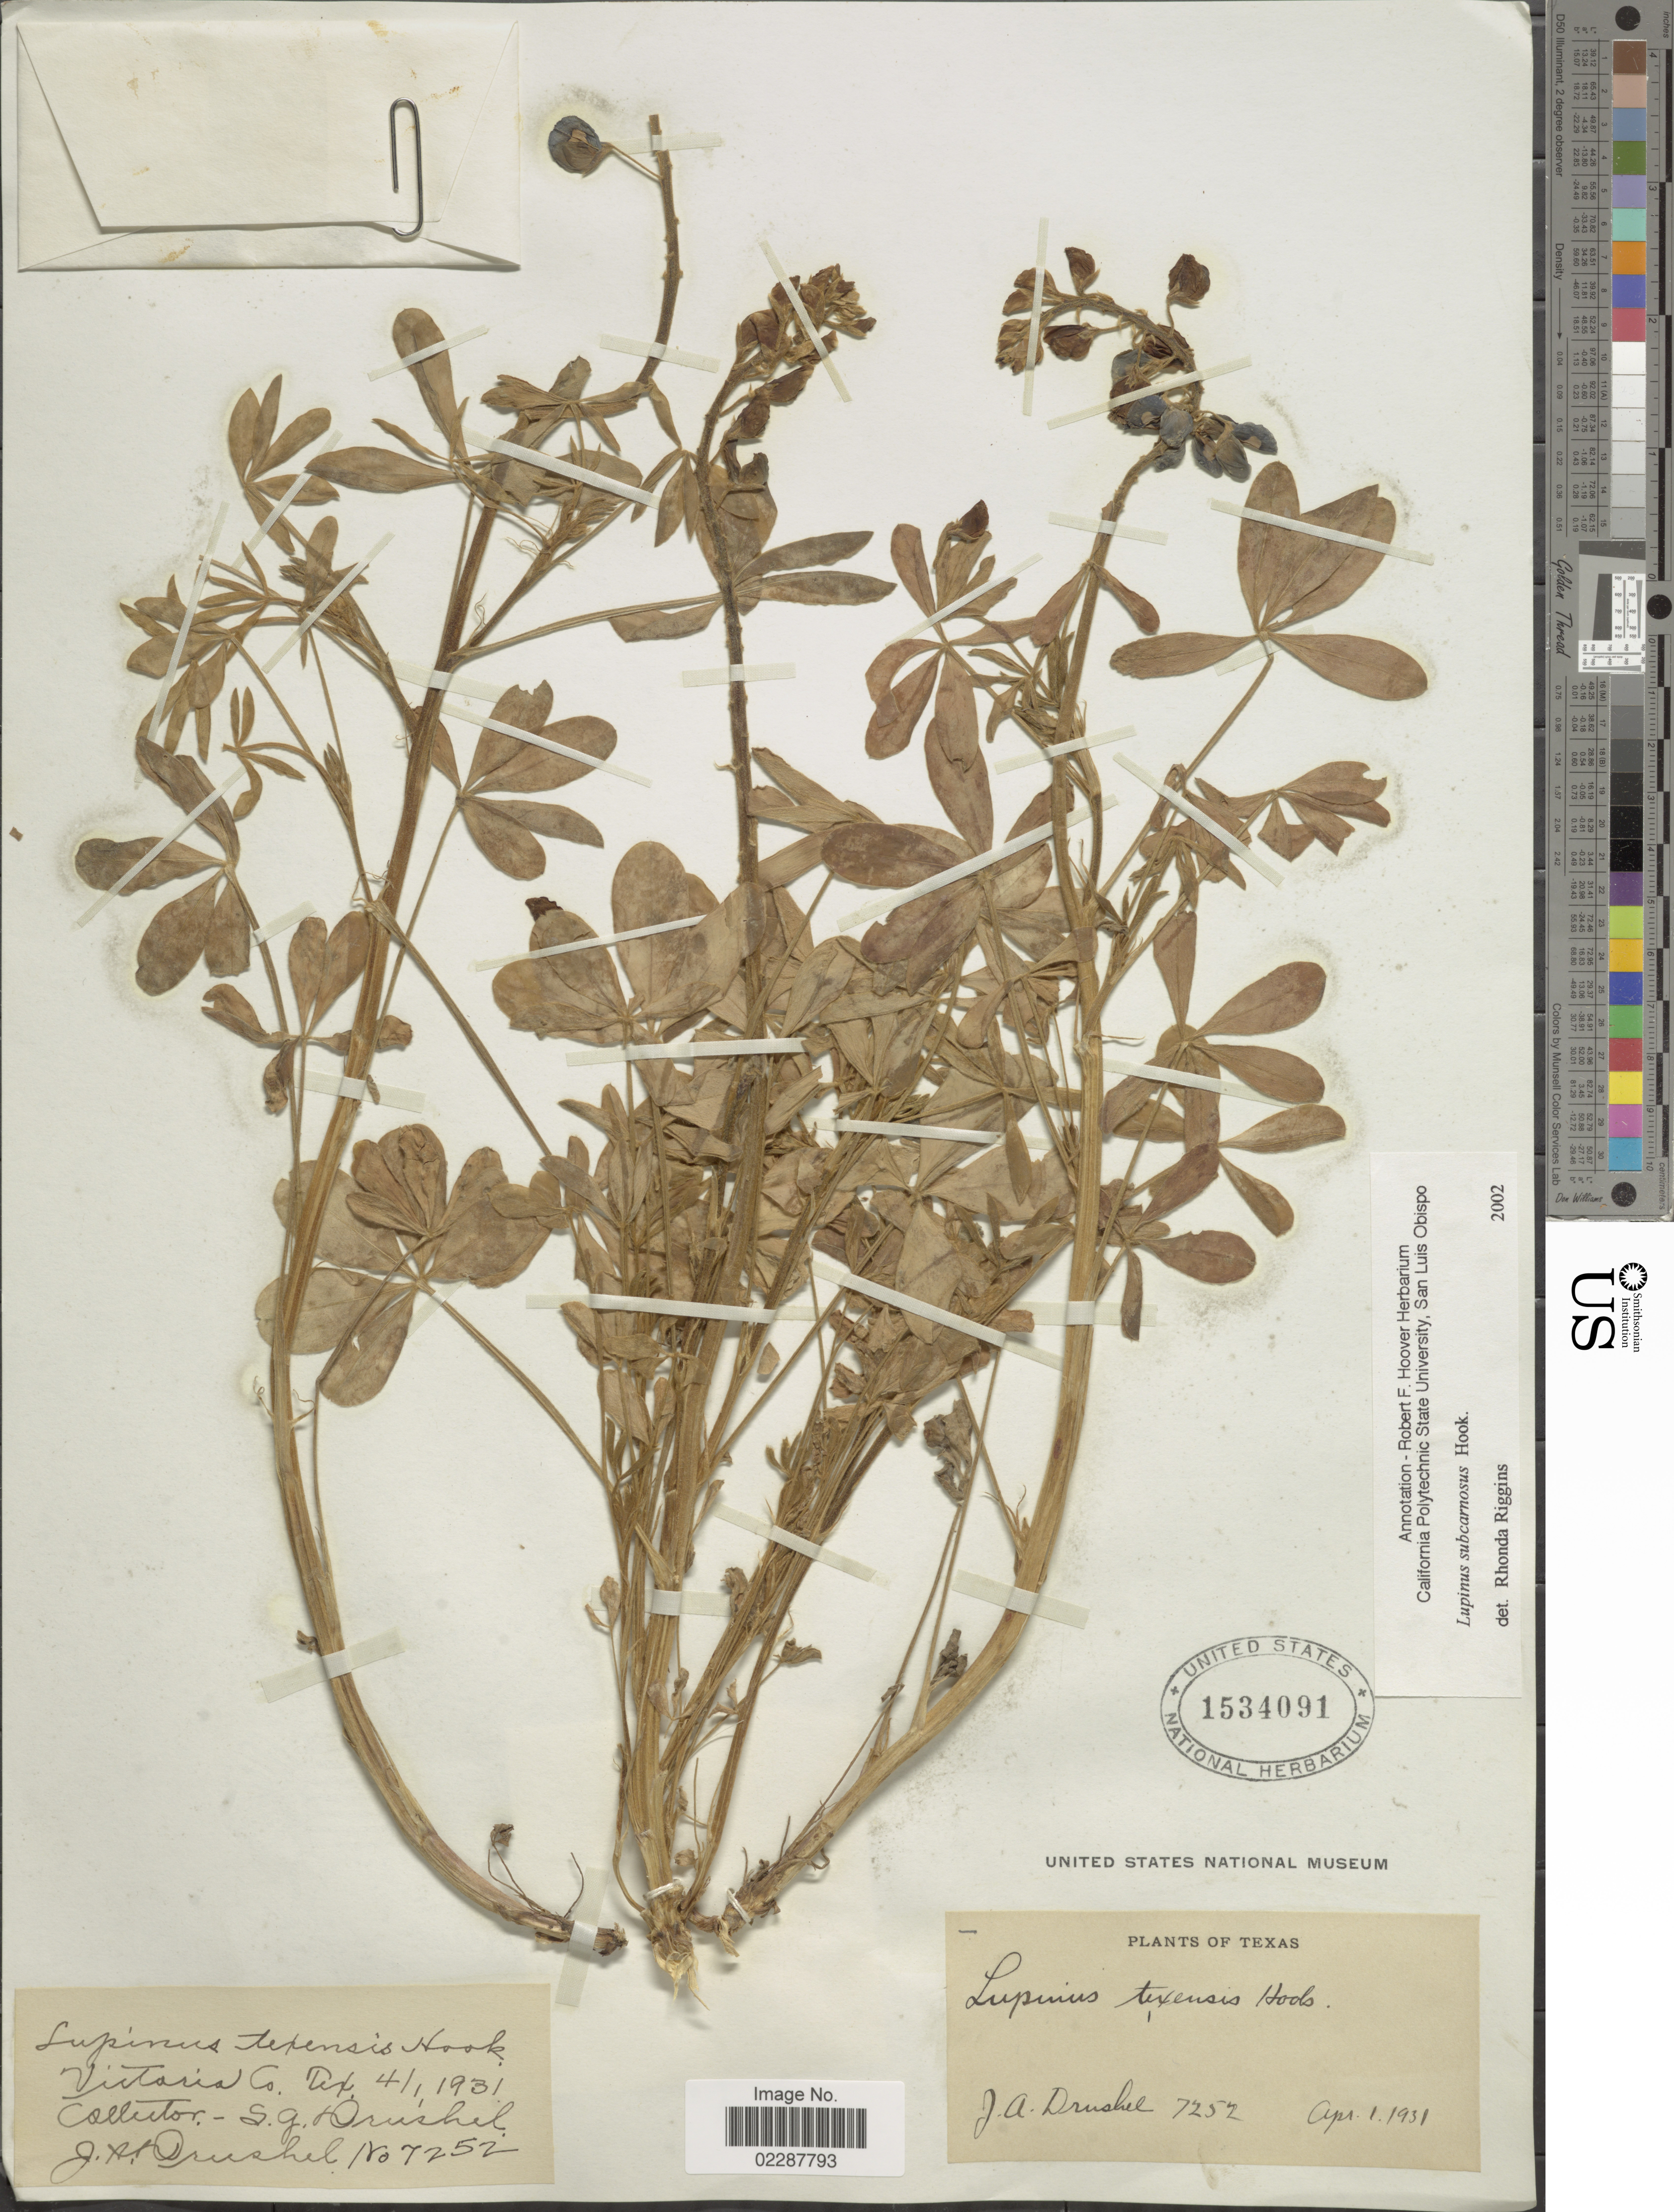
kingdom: Plantae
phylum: Tracheophyta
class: Magnoliopsida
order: Fabales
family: Fabaceae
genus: Lupinus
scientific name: Lupinus subcarnosus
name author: Hook.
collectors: J. A. Drushel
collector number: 7252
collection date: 1931-04-01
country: United States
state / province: Texas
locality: Victoria Cp.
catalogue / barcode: US 1534091